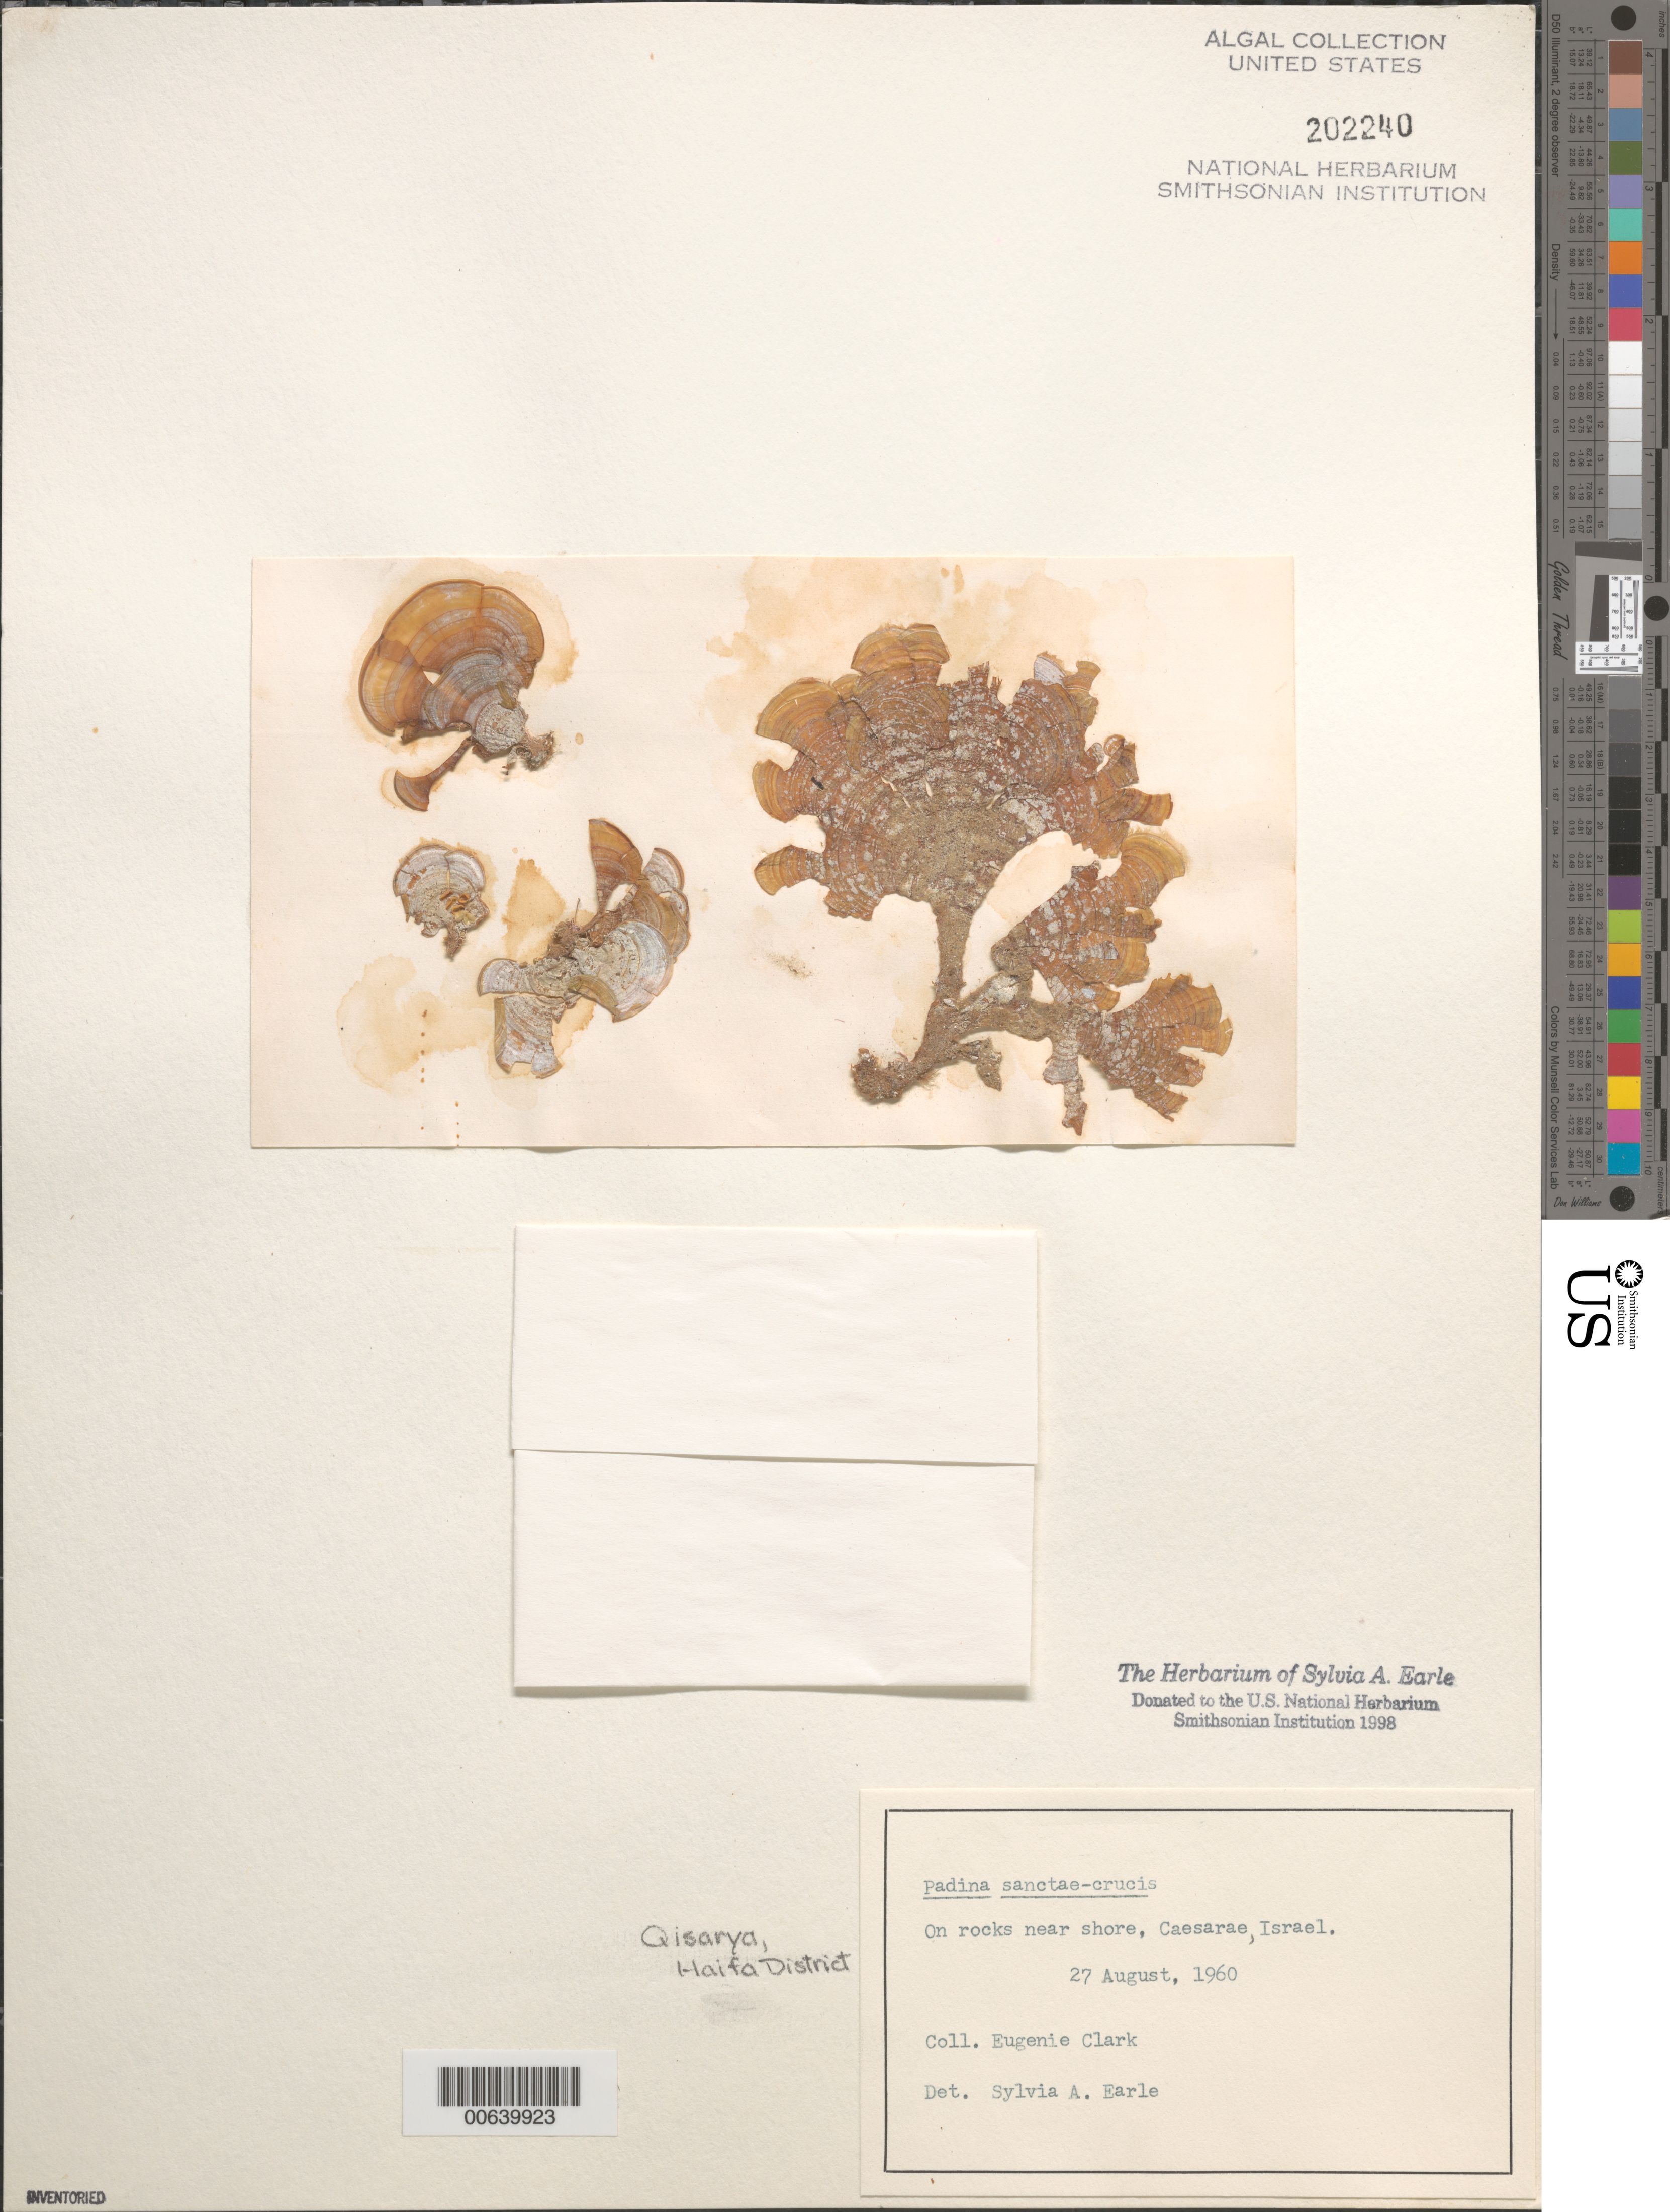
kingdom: Chromista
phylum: Ochrophyta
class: Phaeophyceae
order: Dictyotales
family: Dictyotaceae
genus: Padina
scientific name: Padina sanctae-crucis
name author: Børgesen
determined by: Earle, S. A.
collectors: E. Clark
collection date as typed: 27 Aug 1960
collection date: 1960-08-27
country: Israel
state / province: Haifa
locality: Qisarya (Caesarea)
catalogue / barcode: US 202240